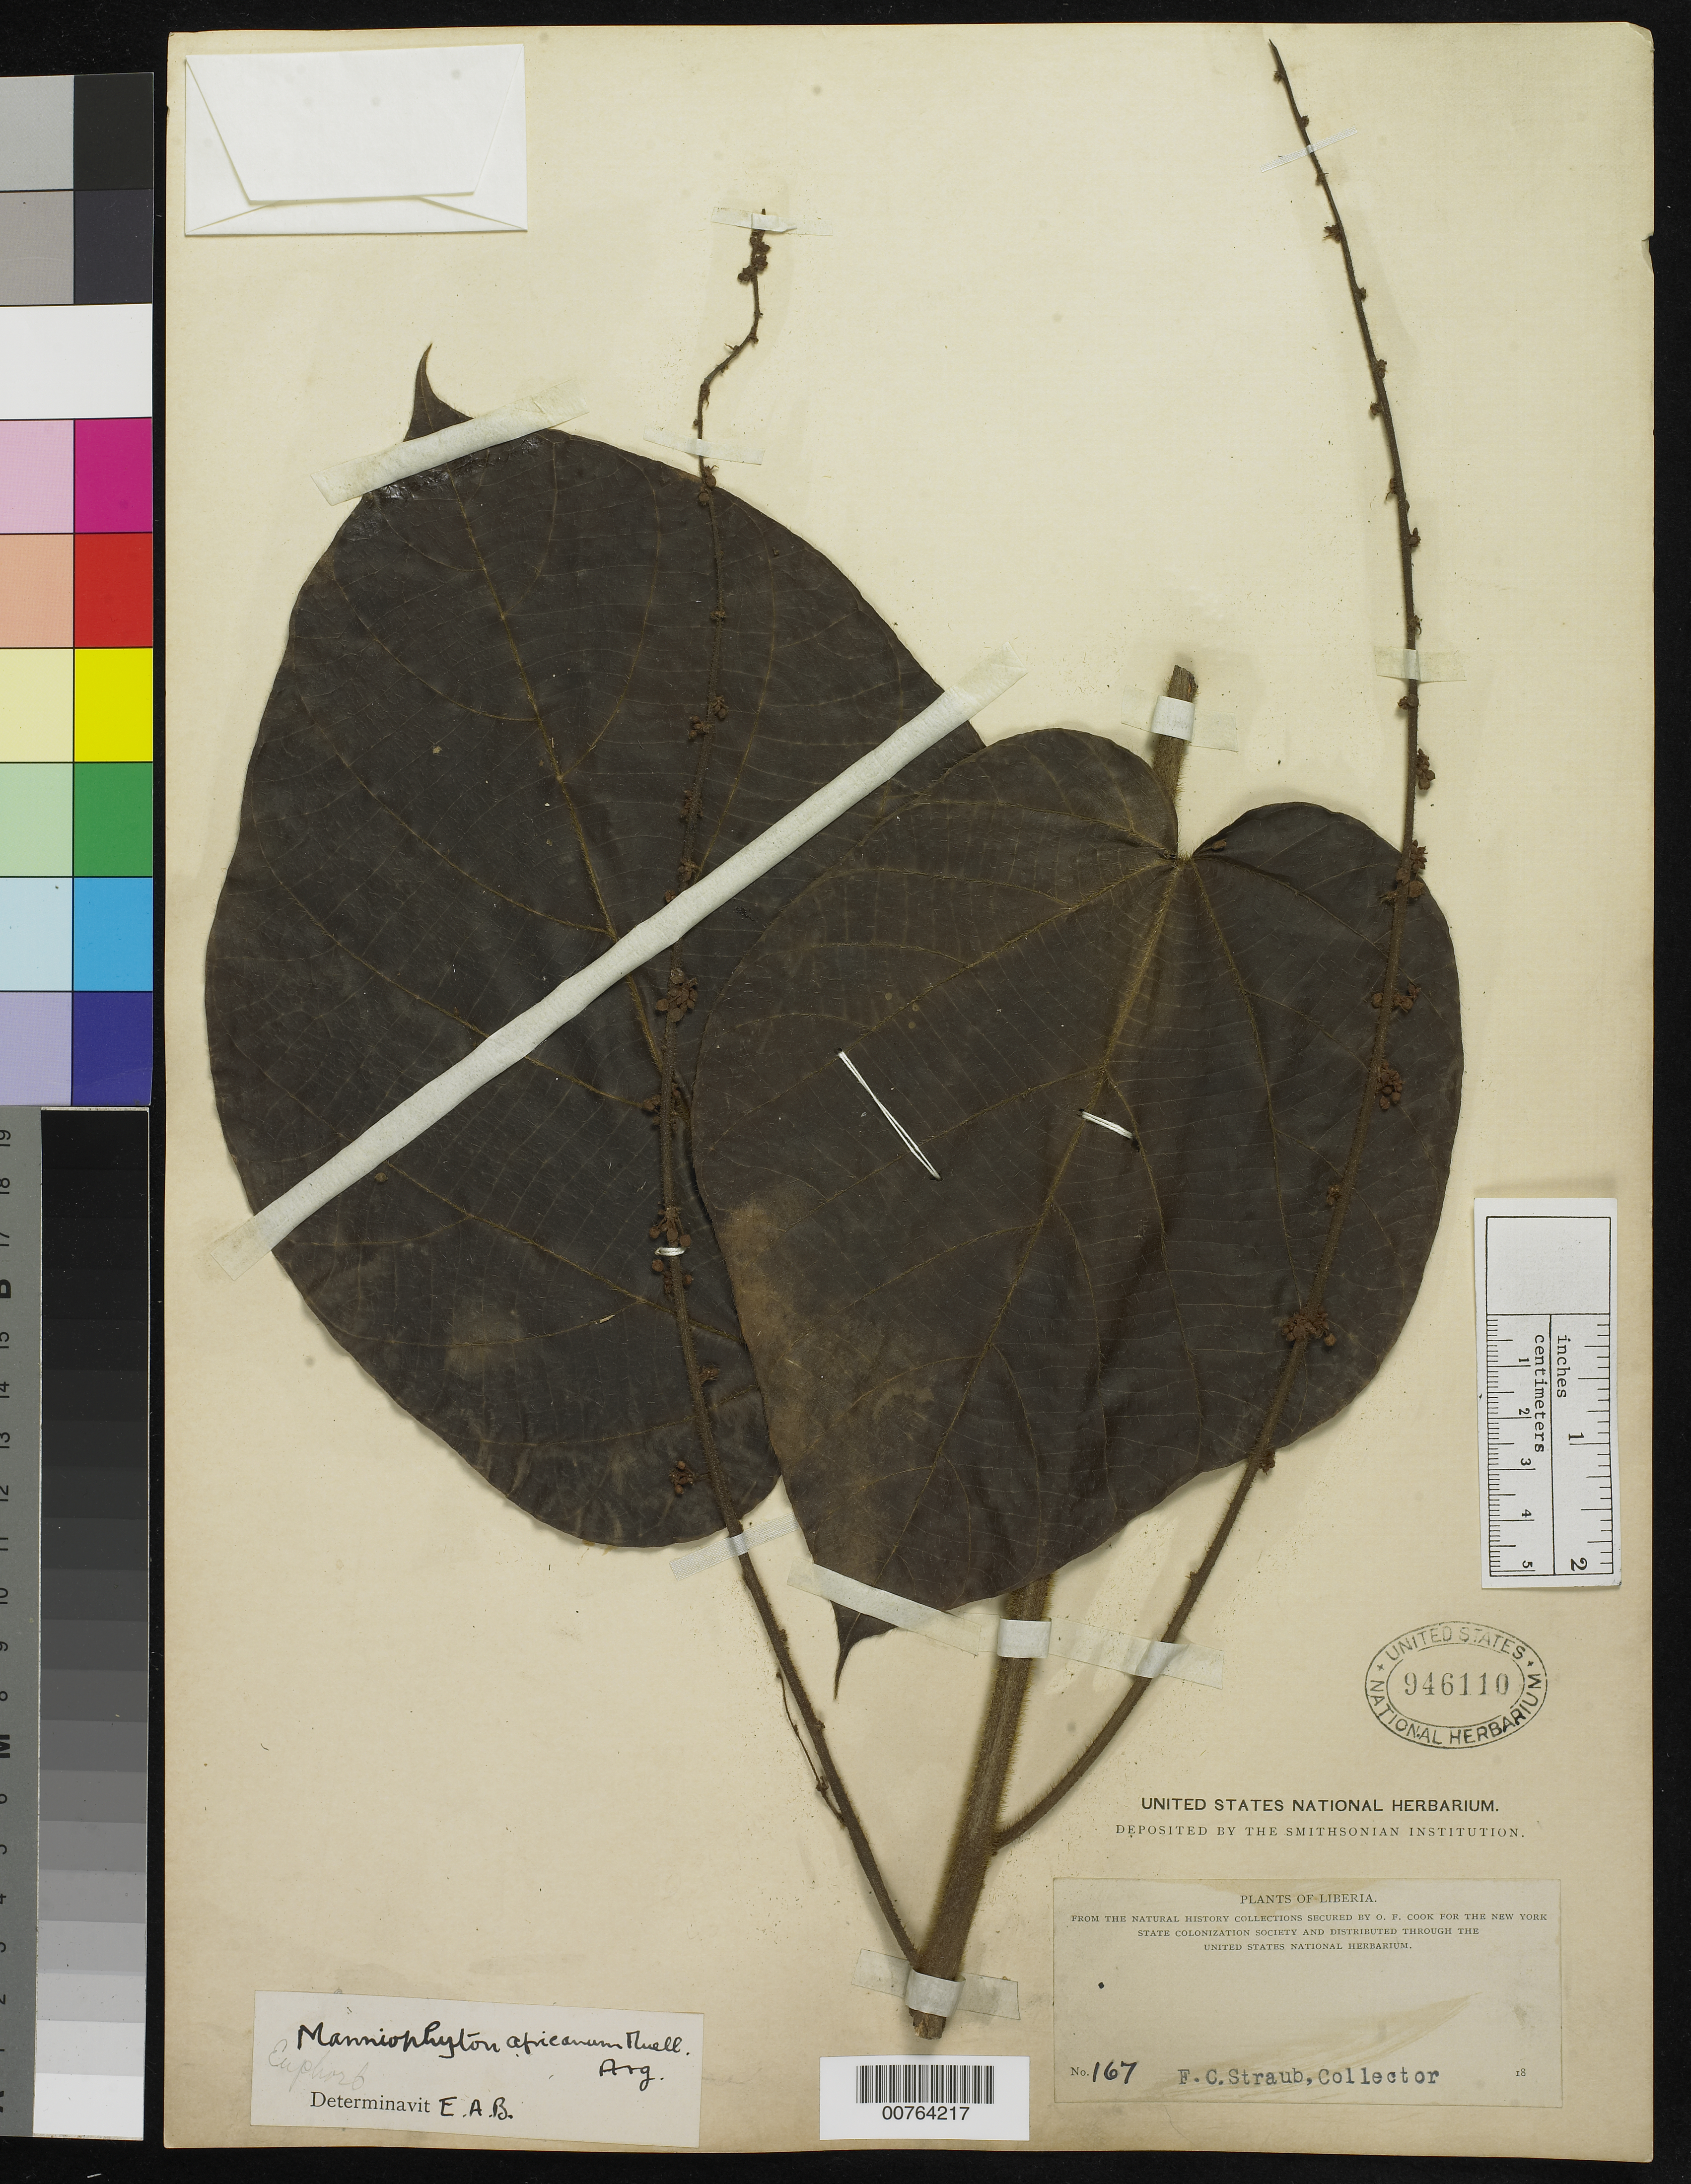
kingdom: Plantae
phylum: Tracheophyta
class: Magnoliopsida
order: Malpighiales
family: Euphorbiaceae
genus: Manniophyton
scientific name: Manniophyton africanum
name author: Müll. Arg.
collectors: F. Straub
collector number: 167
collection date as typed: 18--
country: Liberia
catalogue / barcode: US 946110